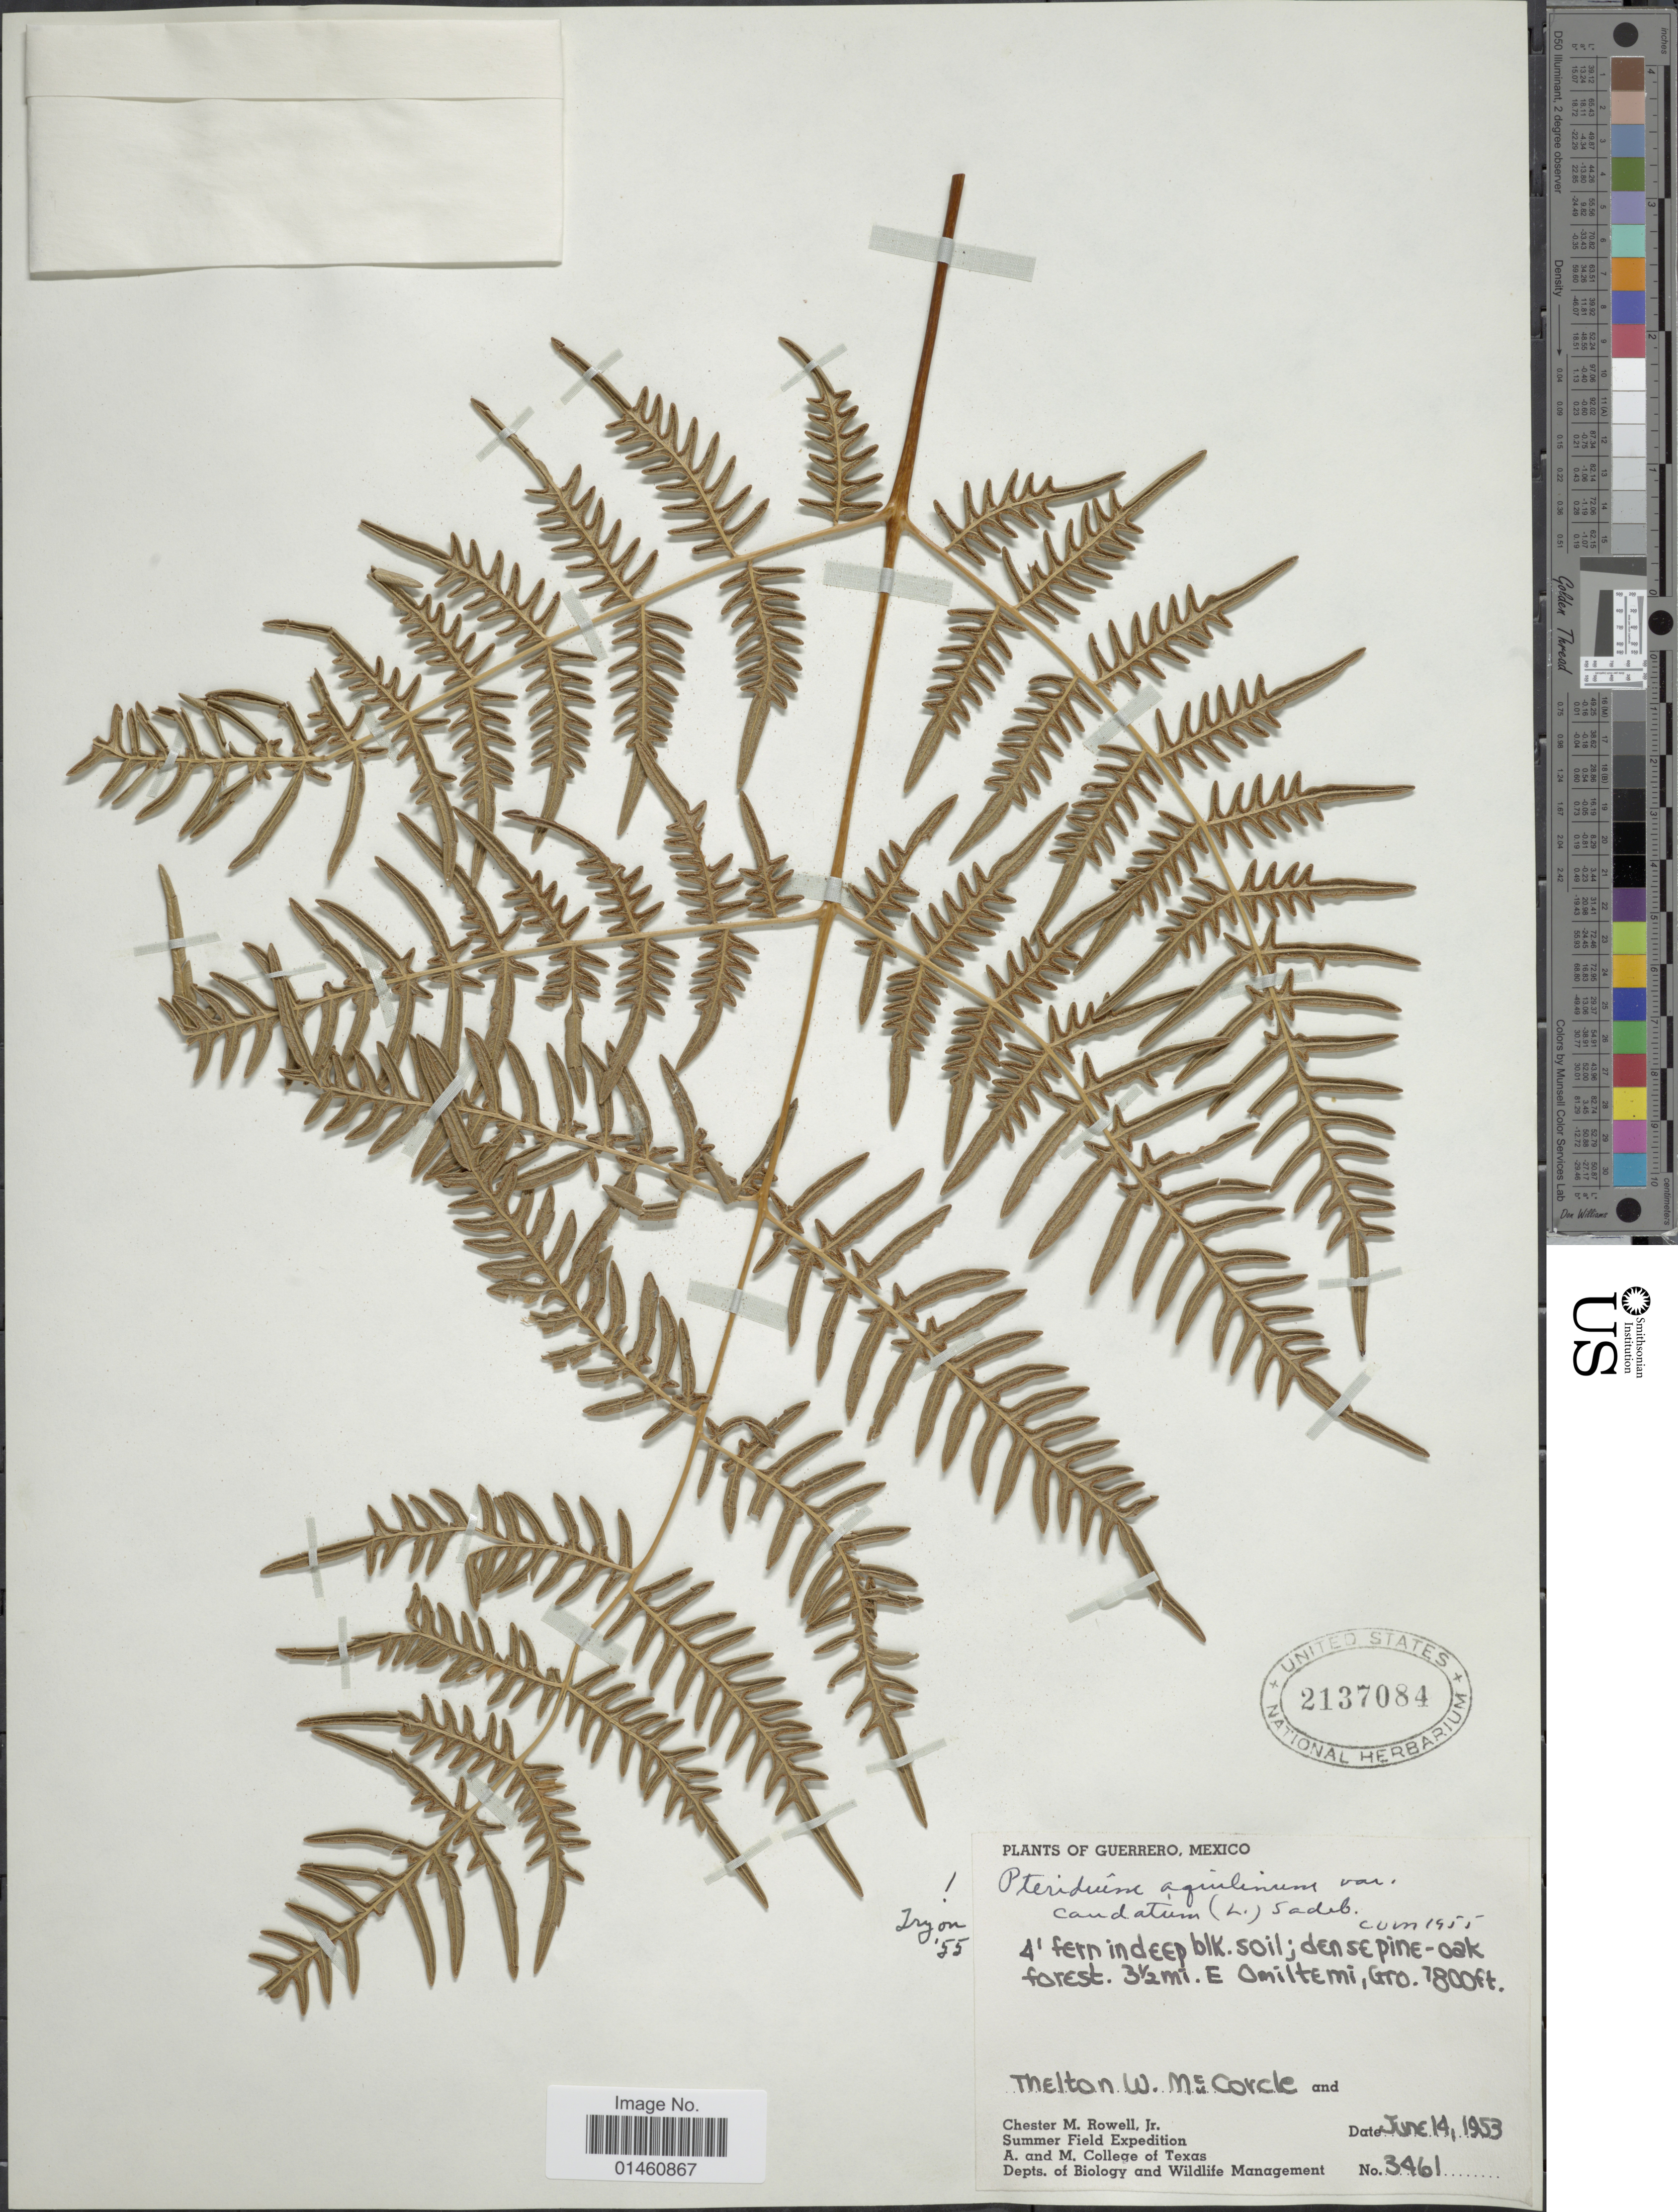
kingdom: Plantae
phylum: Tracheophyta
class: Polypodiopsida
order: Polypodiales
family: Dennstaedtiaceae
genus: Pteridium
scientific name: Pteridium caudatum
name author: (L.) Maxon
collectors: C. M. Rowell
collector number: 3461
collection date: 1953-06-14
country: Mexico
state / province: Guerrero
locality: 3½ mi. E. Omiltemi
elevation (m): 2377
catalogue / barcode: US 2137084